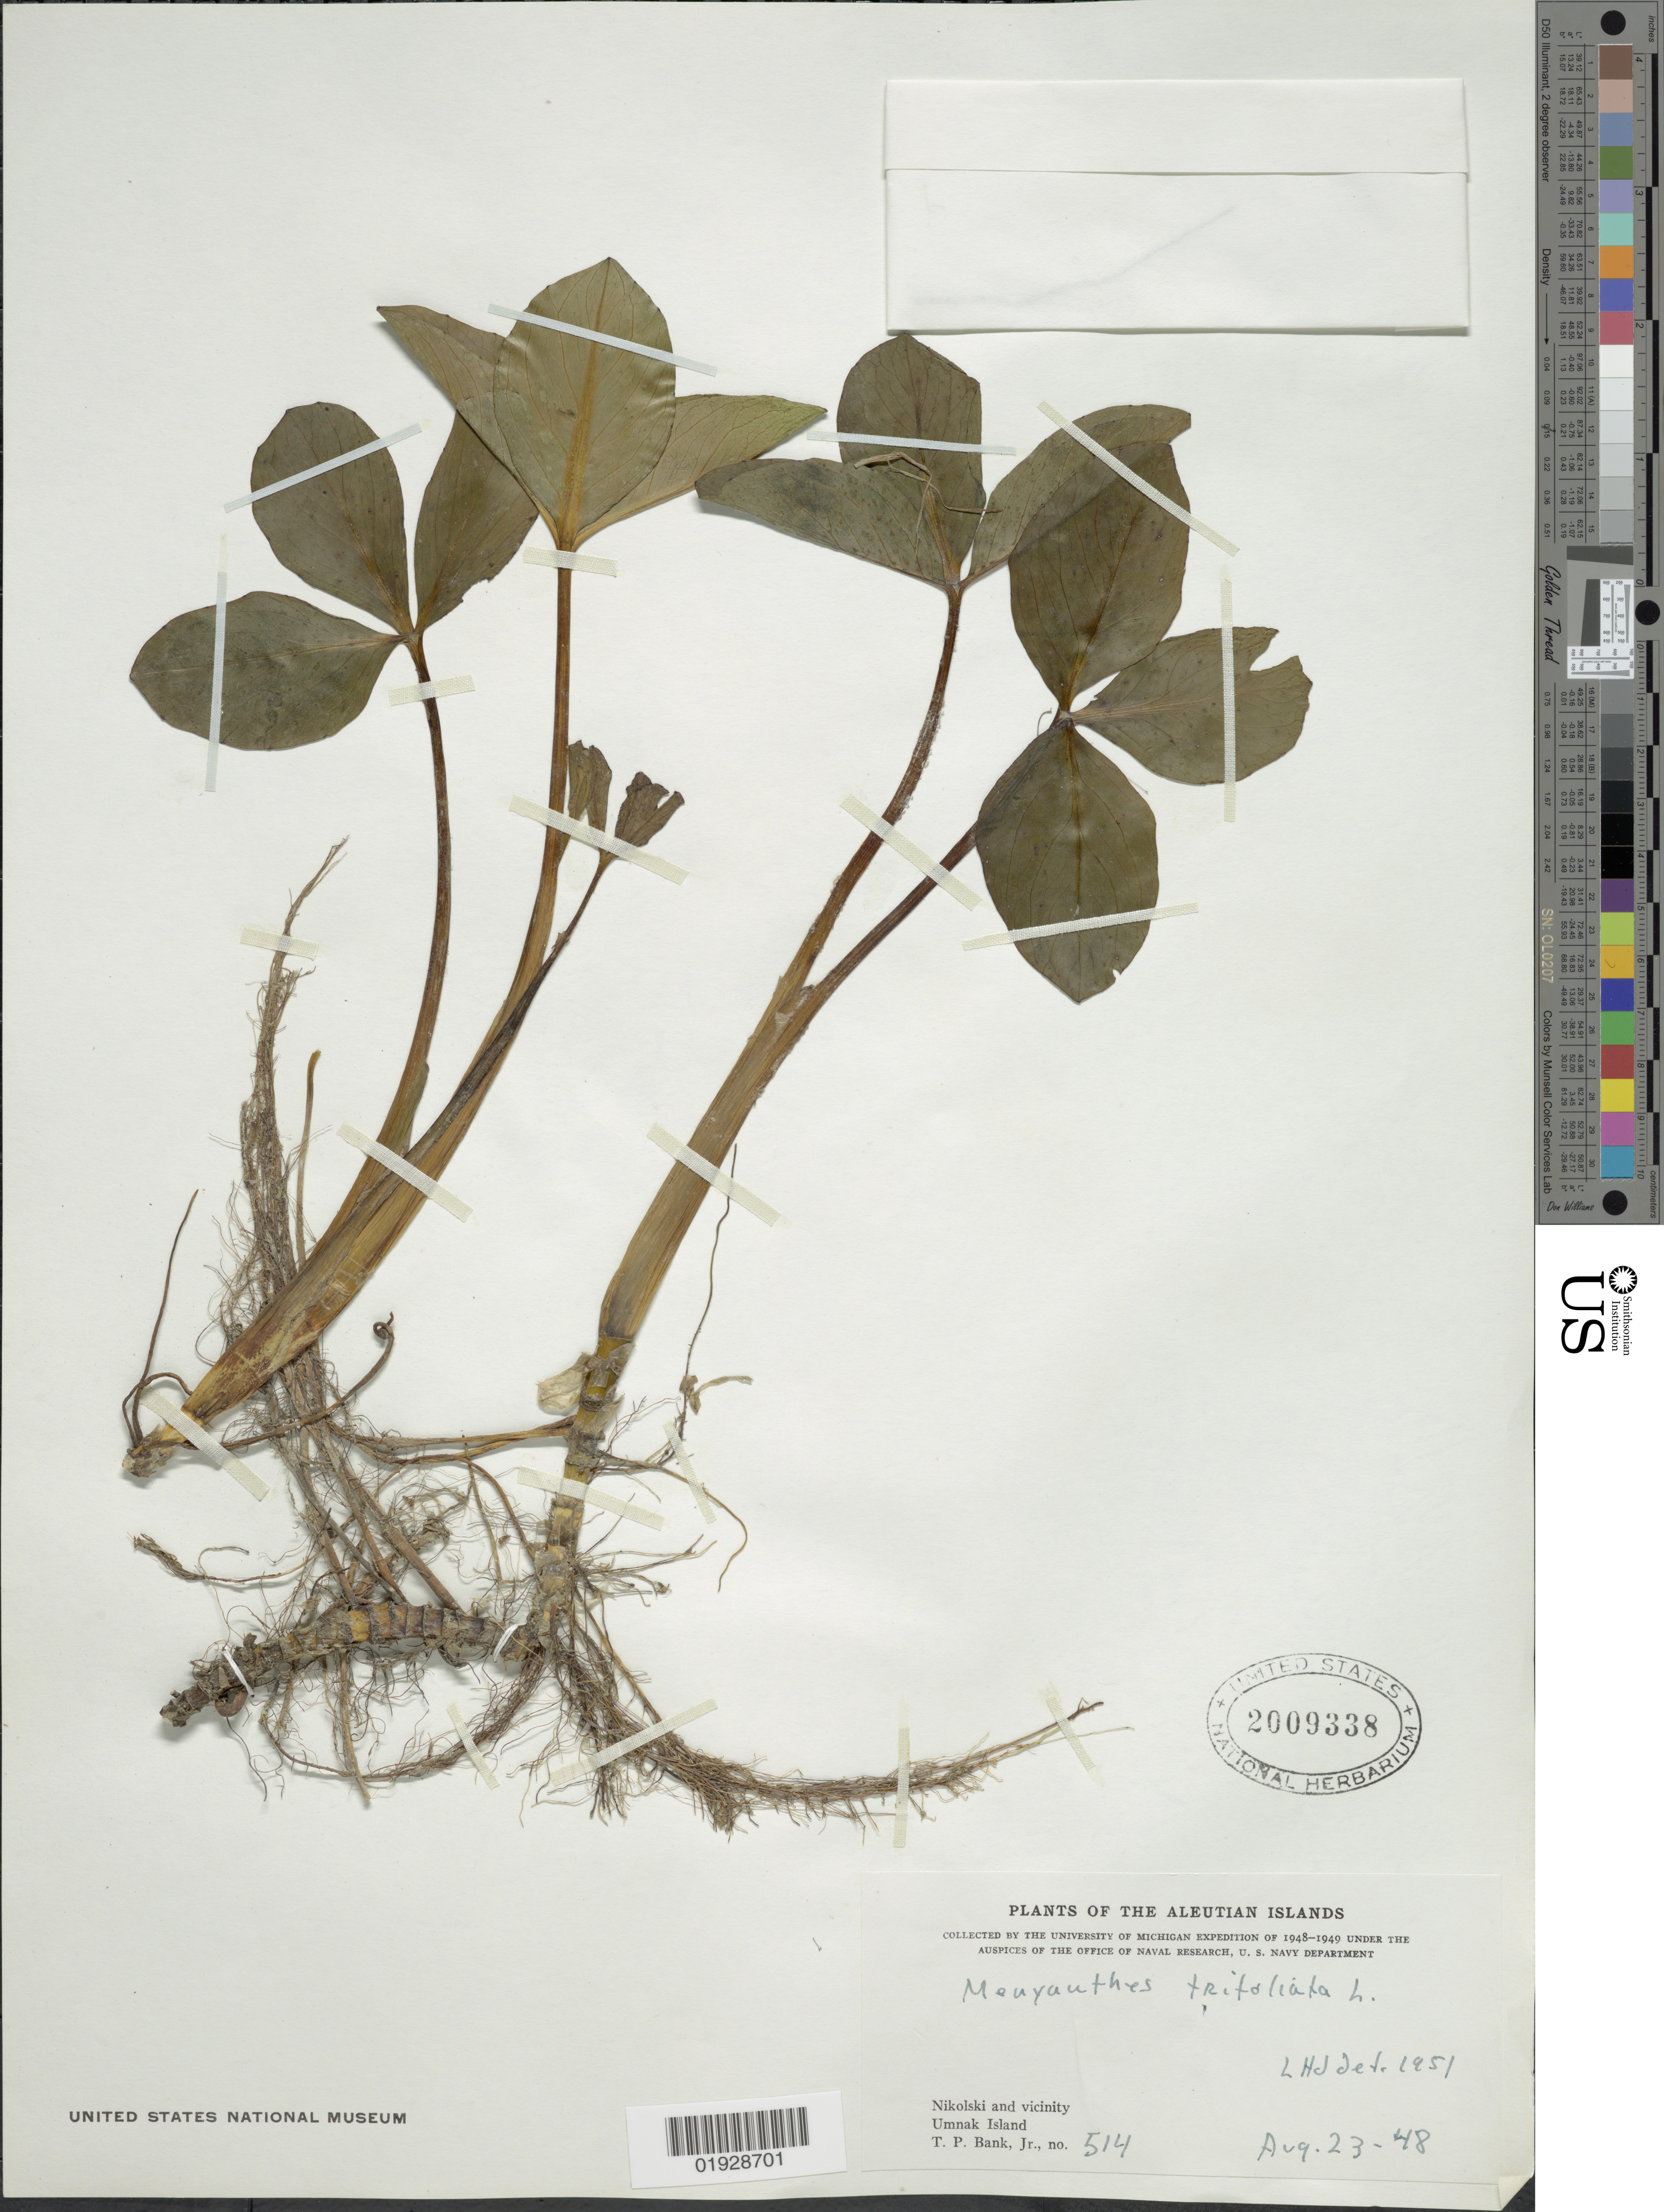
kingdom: Plantae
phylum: Tracheophyta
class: Magnoliopsida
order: Asterales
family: Menyanthaceae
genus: Menyanthes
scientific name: Menyanthes trifoliata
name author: L.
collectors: T. Bank Jr.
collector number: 514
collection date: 1948-08-23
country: United States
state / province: Alaska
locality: Aleutian Islands. Nikolski and vicinity. Umnak Island.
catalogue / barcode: US 2009338